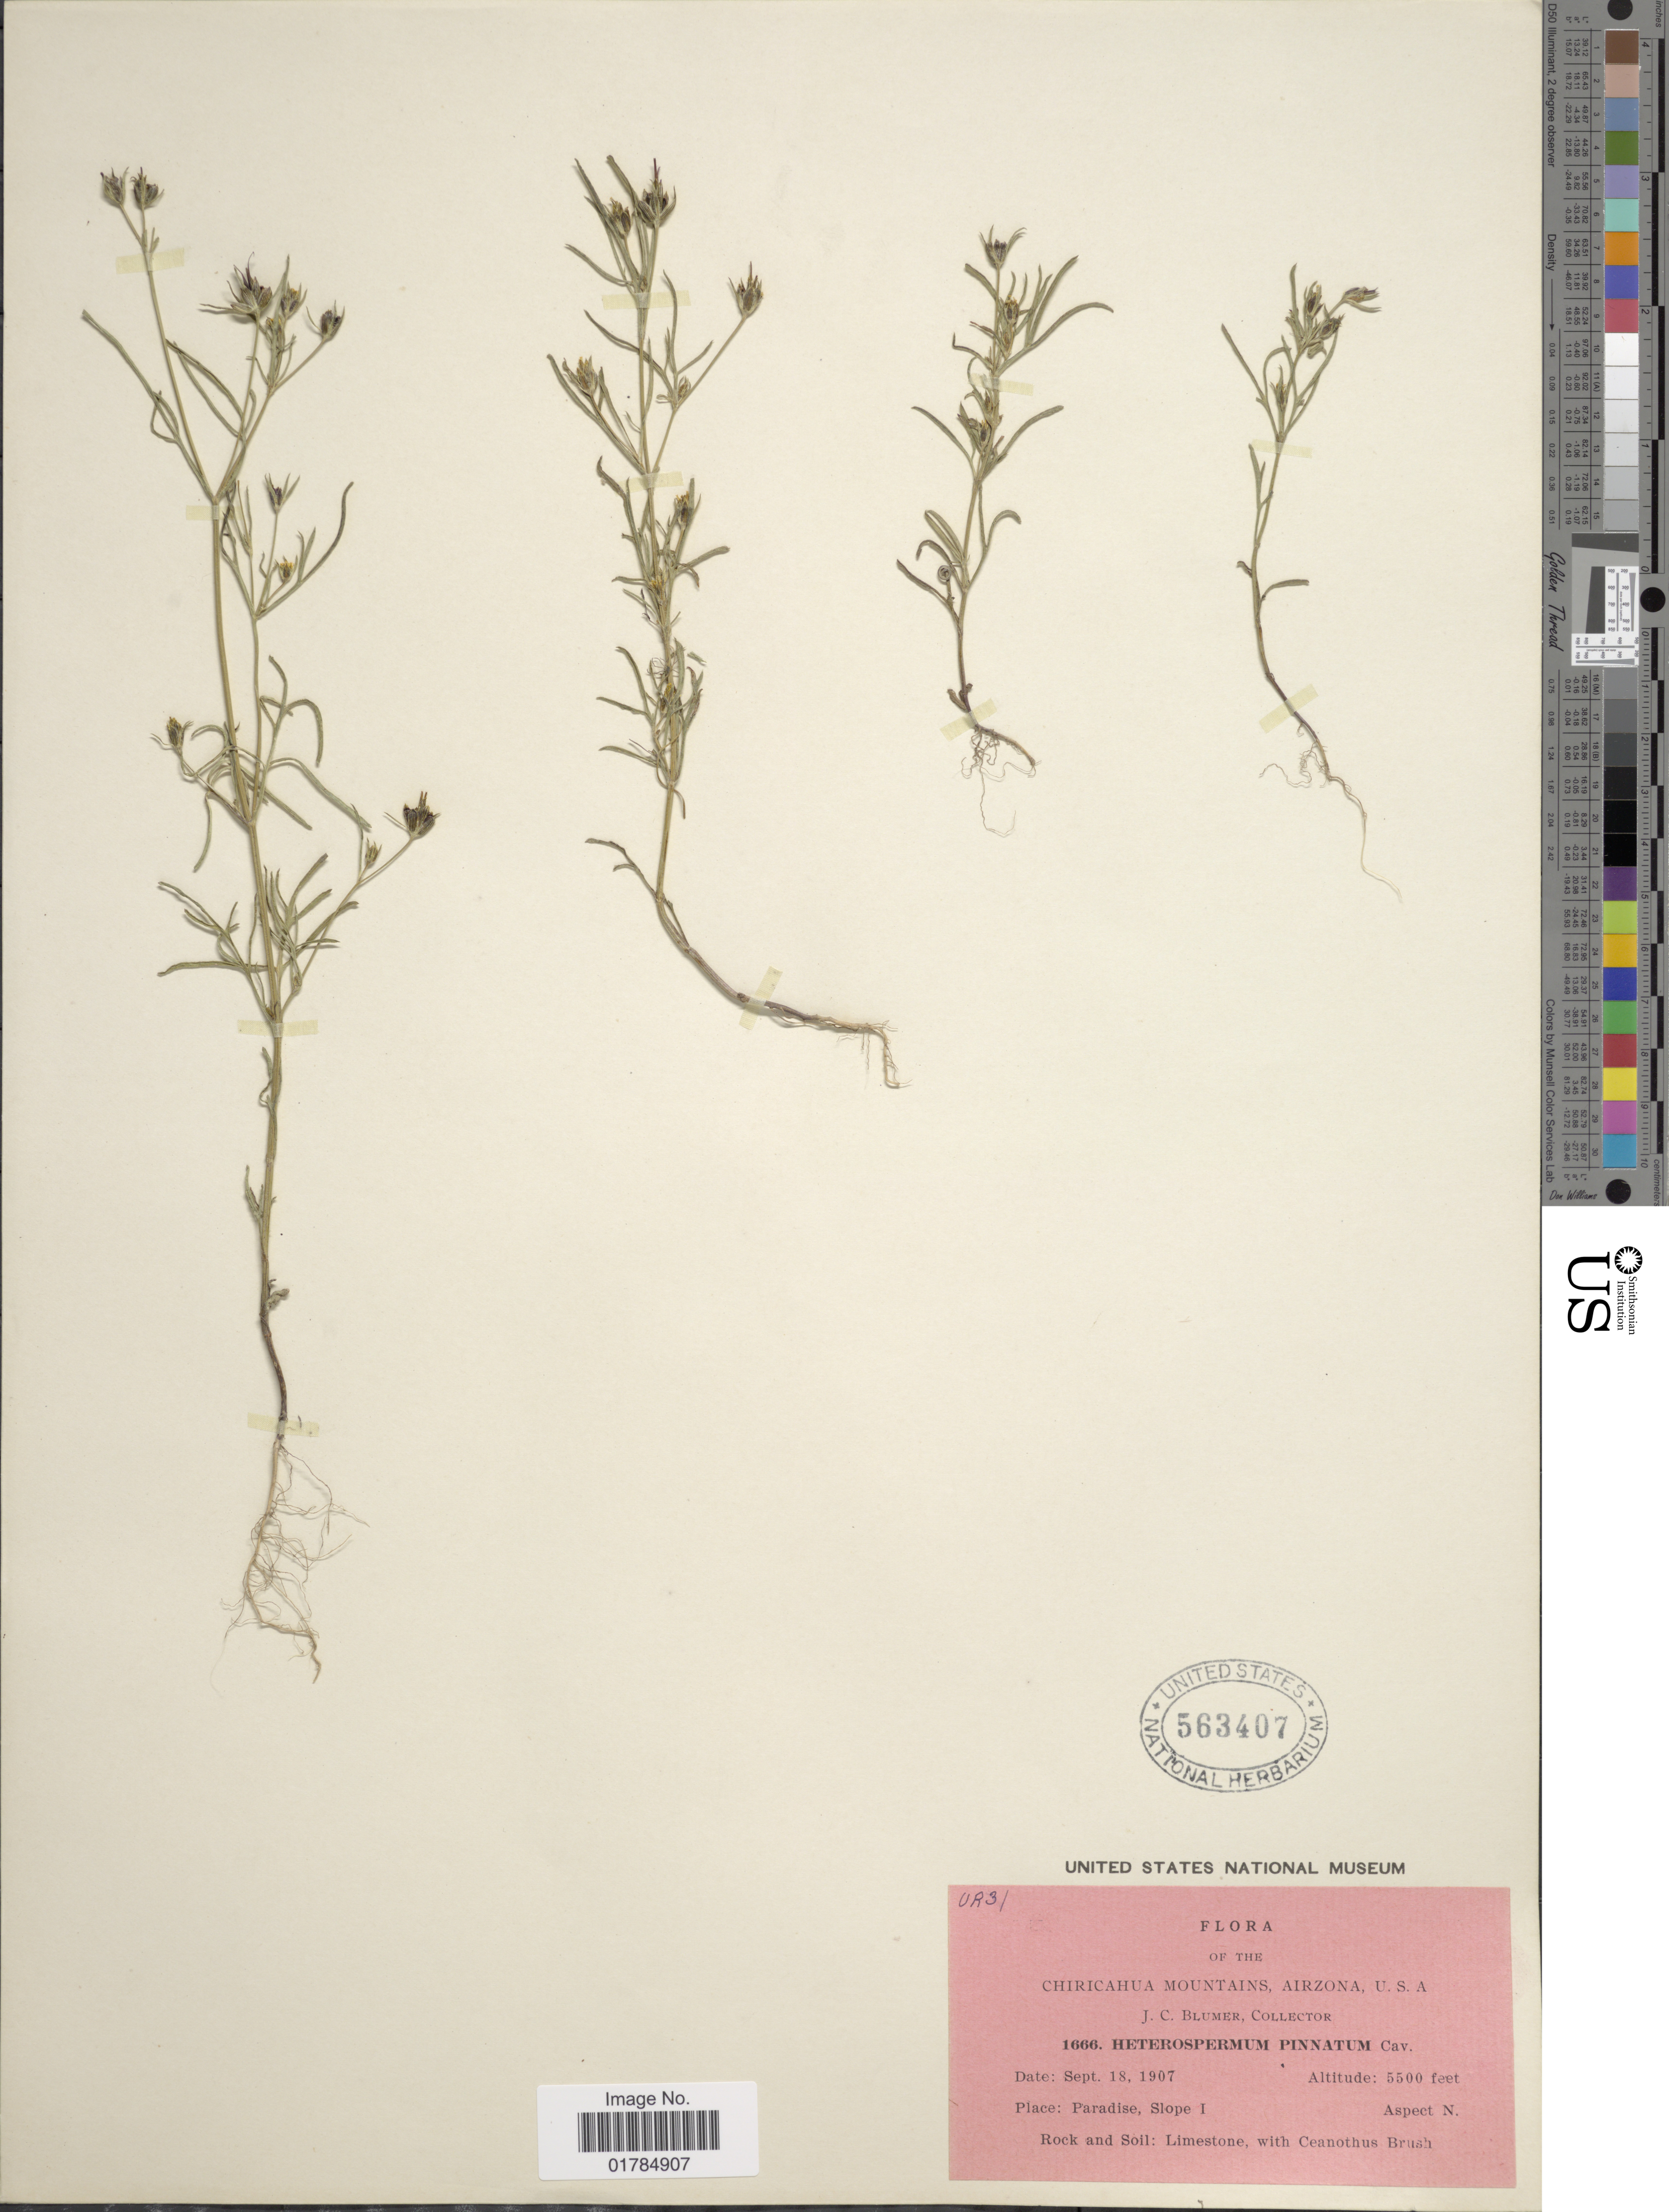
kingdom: Plantae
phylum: Tracheophyta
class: Magnoliopsida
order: Asterales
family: Asteraceae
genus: Heterosperma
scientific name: Heterosperma pinnatum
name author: Cav.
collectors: J. C. Blumer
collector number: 1666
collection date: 1907-09-18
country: United States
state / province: Arizona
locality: Chiricahua Mountains, Paradise, Slope I.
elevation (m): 1676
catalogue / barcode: US 563407